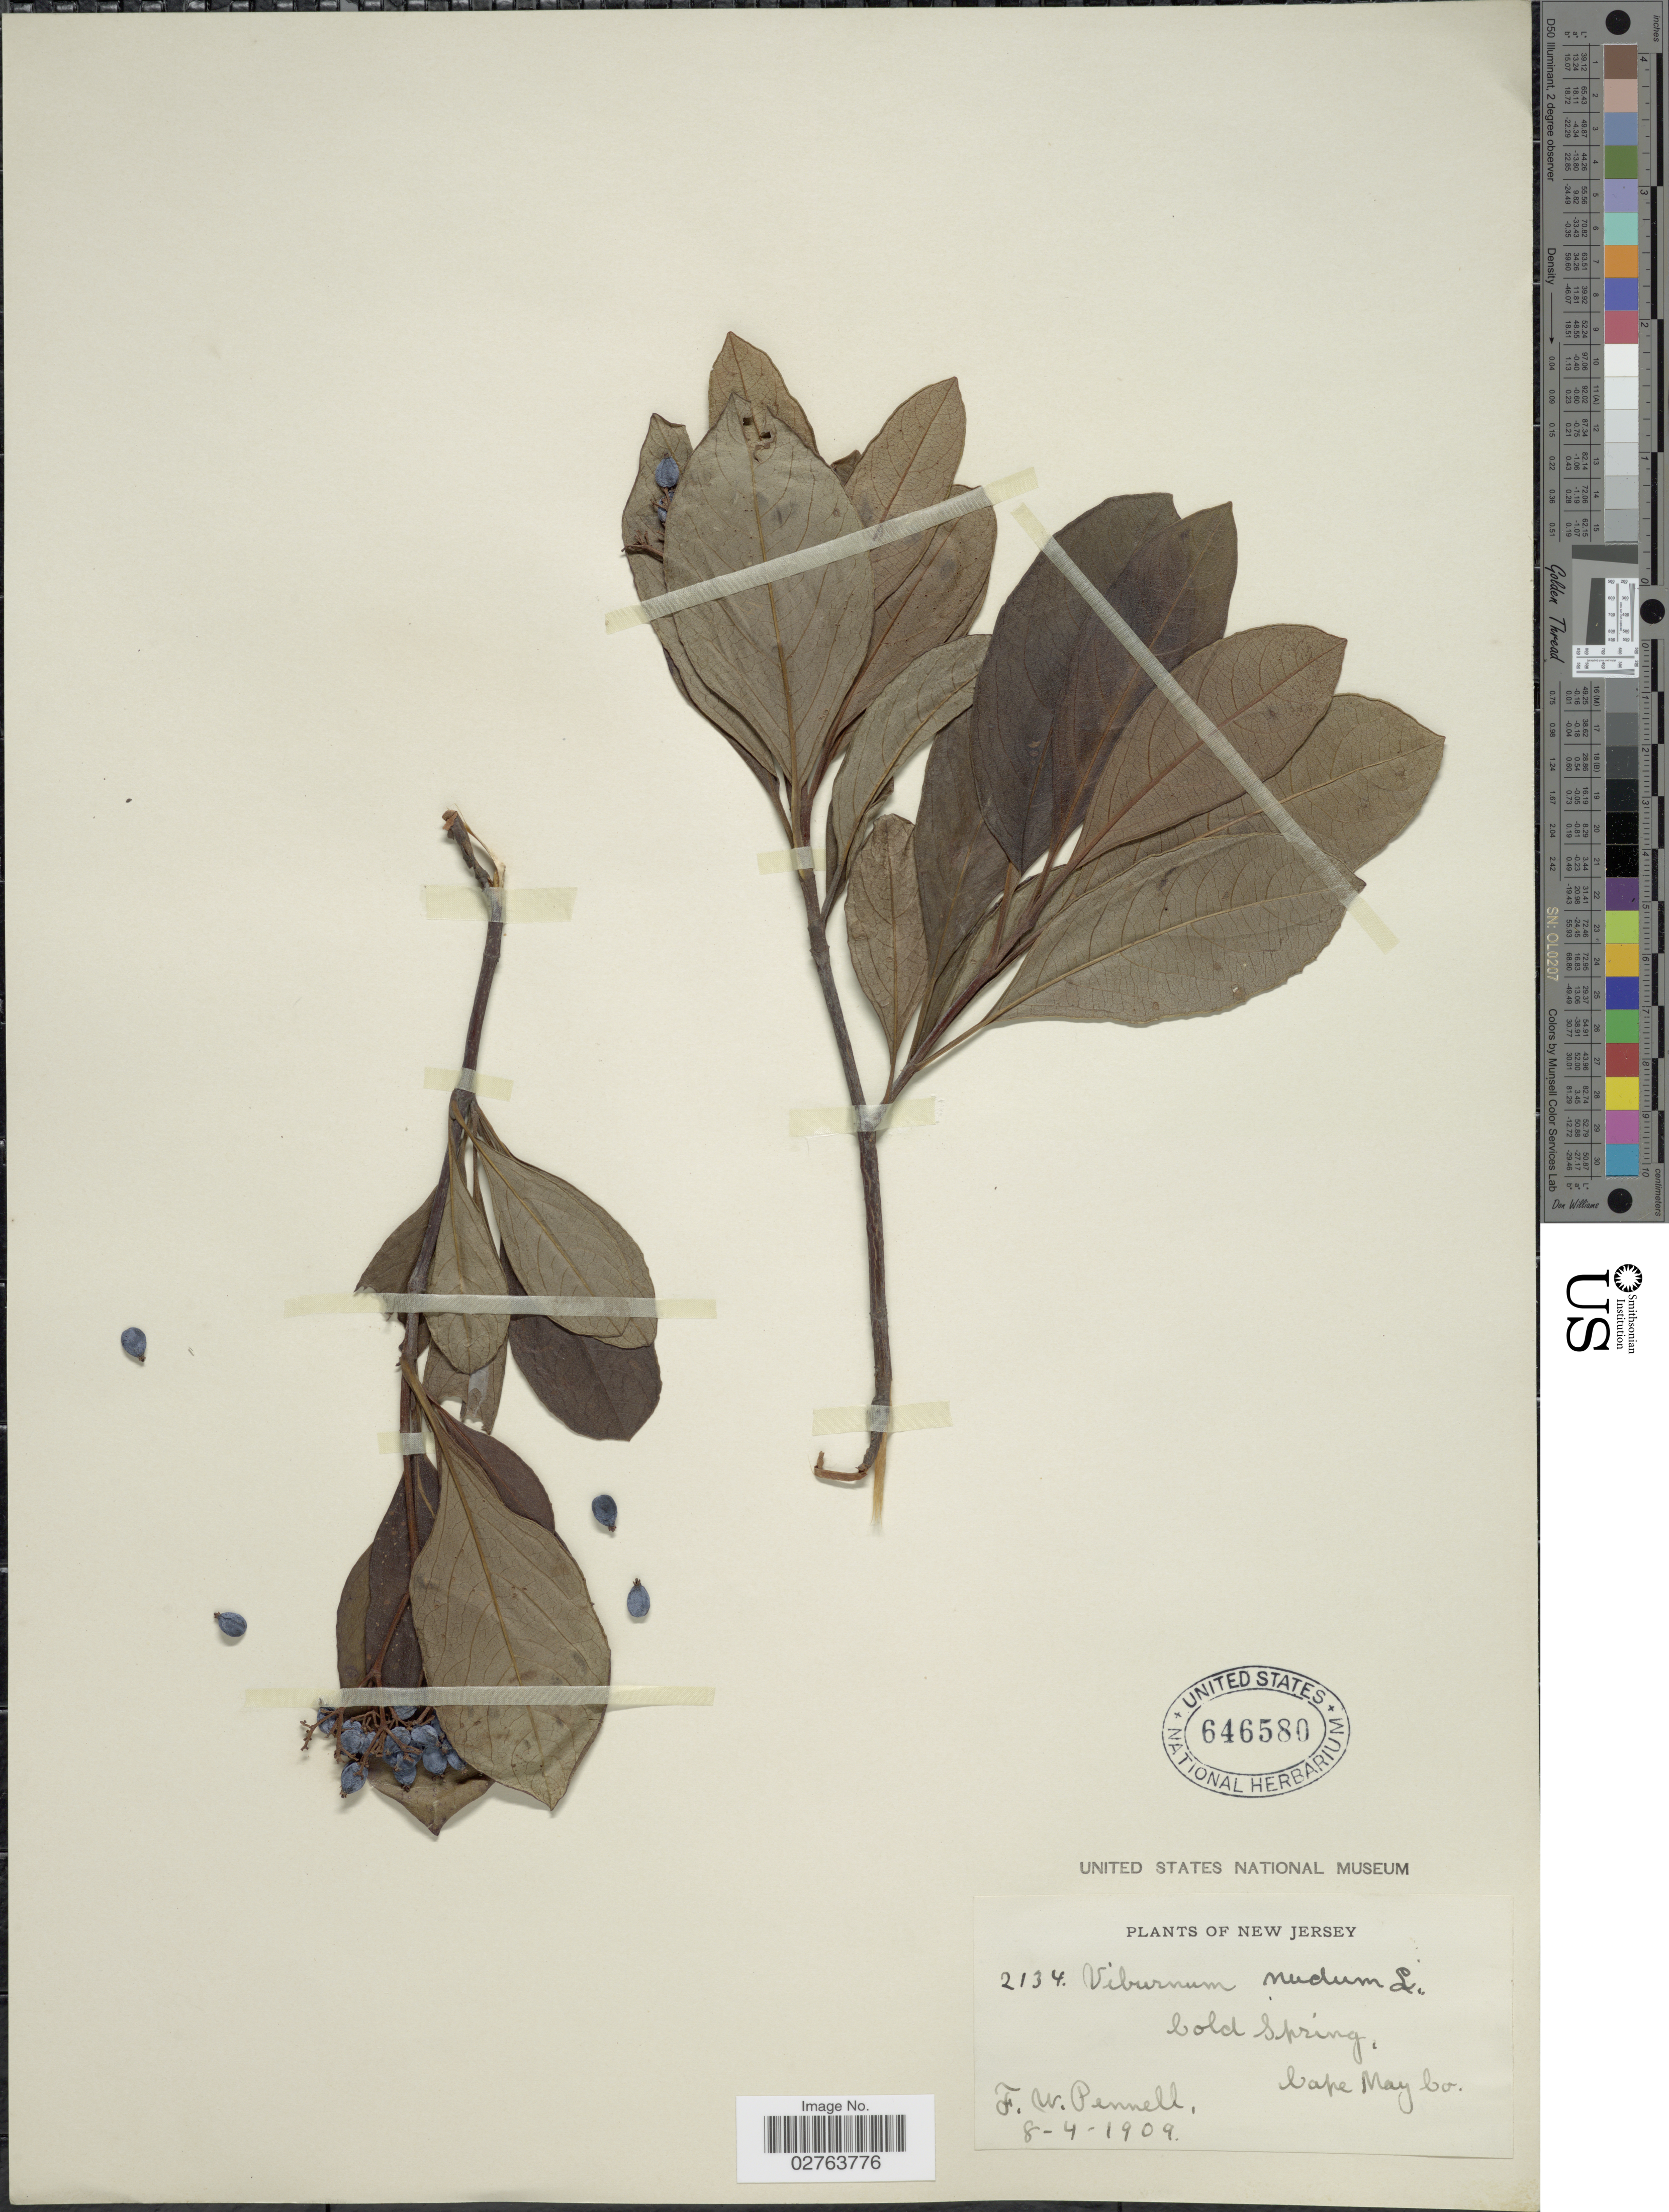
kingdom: Plantae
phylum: Tracheophyta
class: Magnoliopsida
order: Dipsacales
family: Viburnaceae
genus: Viburnum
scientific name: Viburnum nudum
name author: L.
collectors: F. W. Pennell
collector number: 2134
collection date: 1909-04-08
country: United States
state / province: New Jersey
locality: Gold Spring, Lake May Co.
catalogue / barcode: US 646580